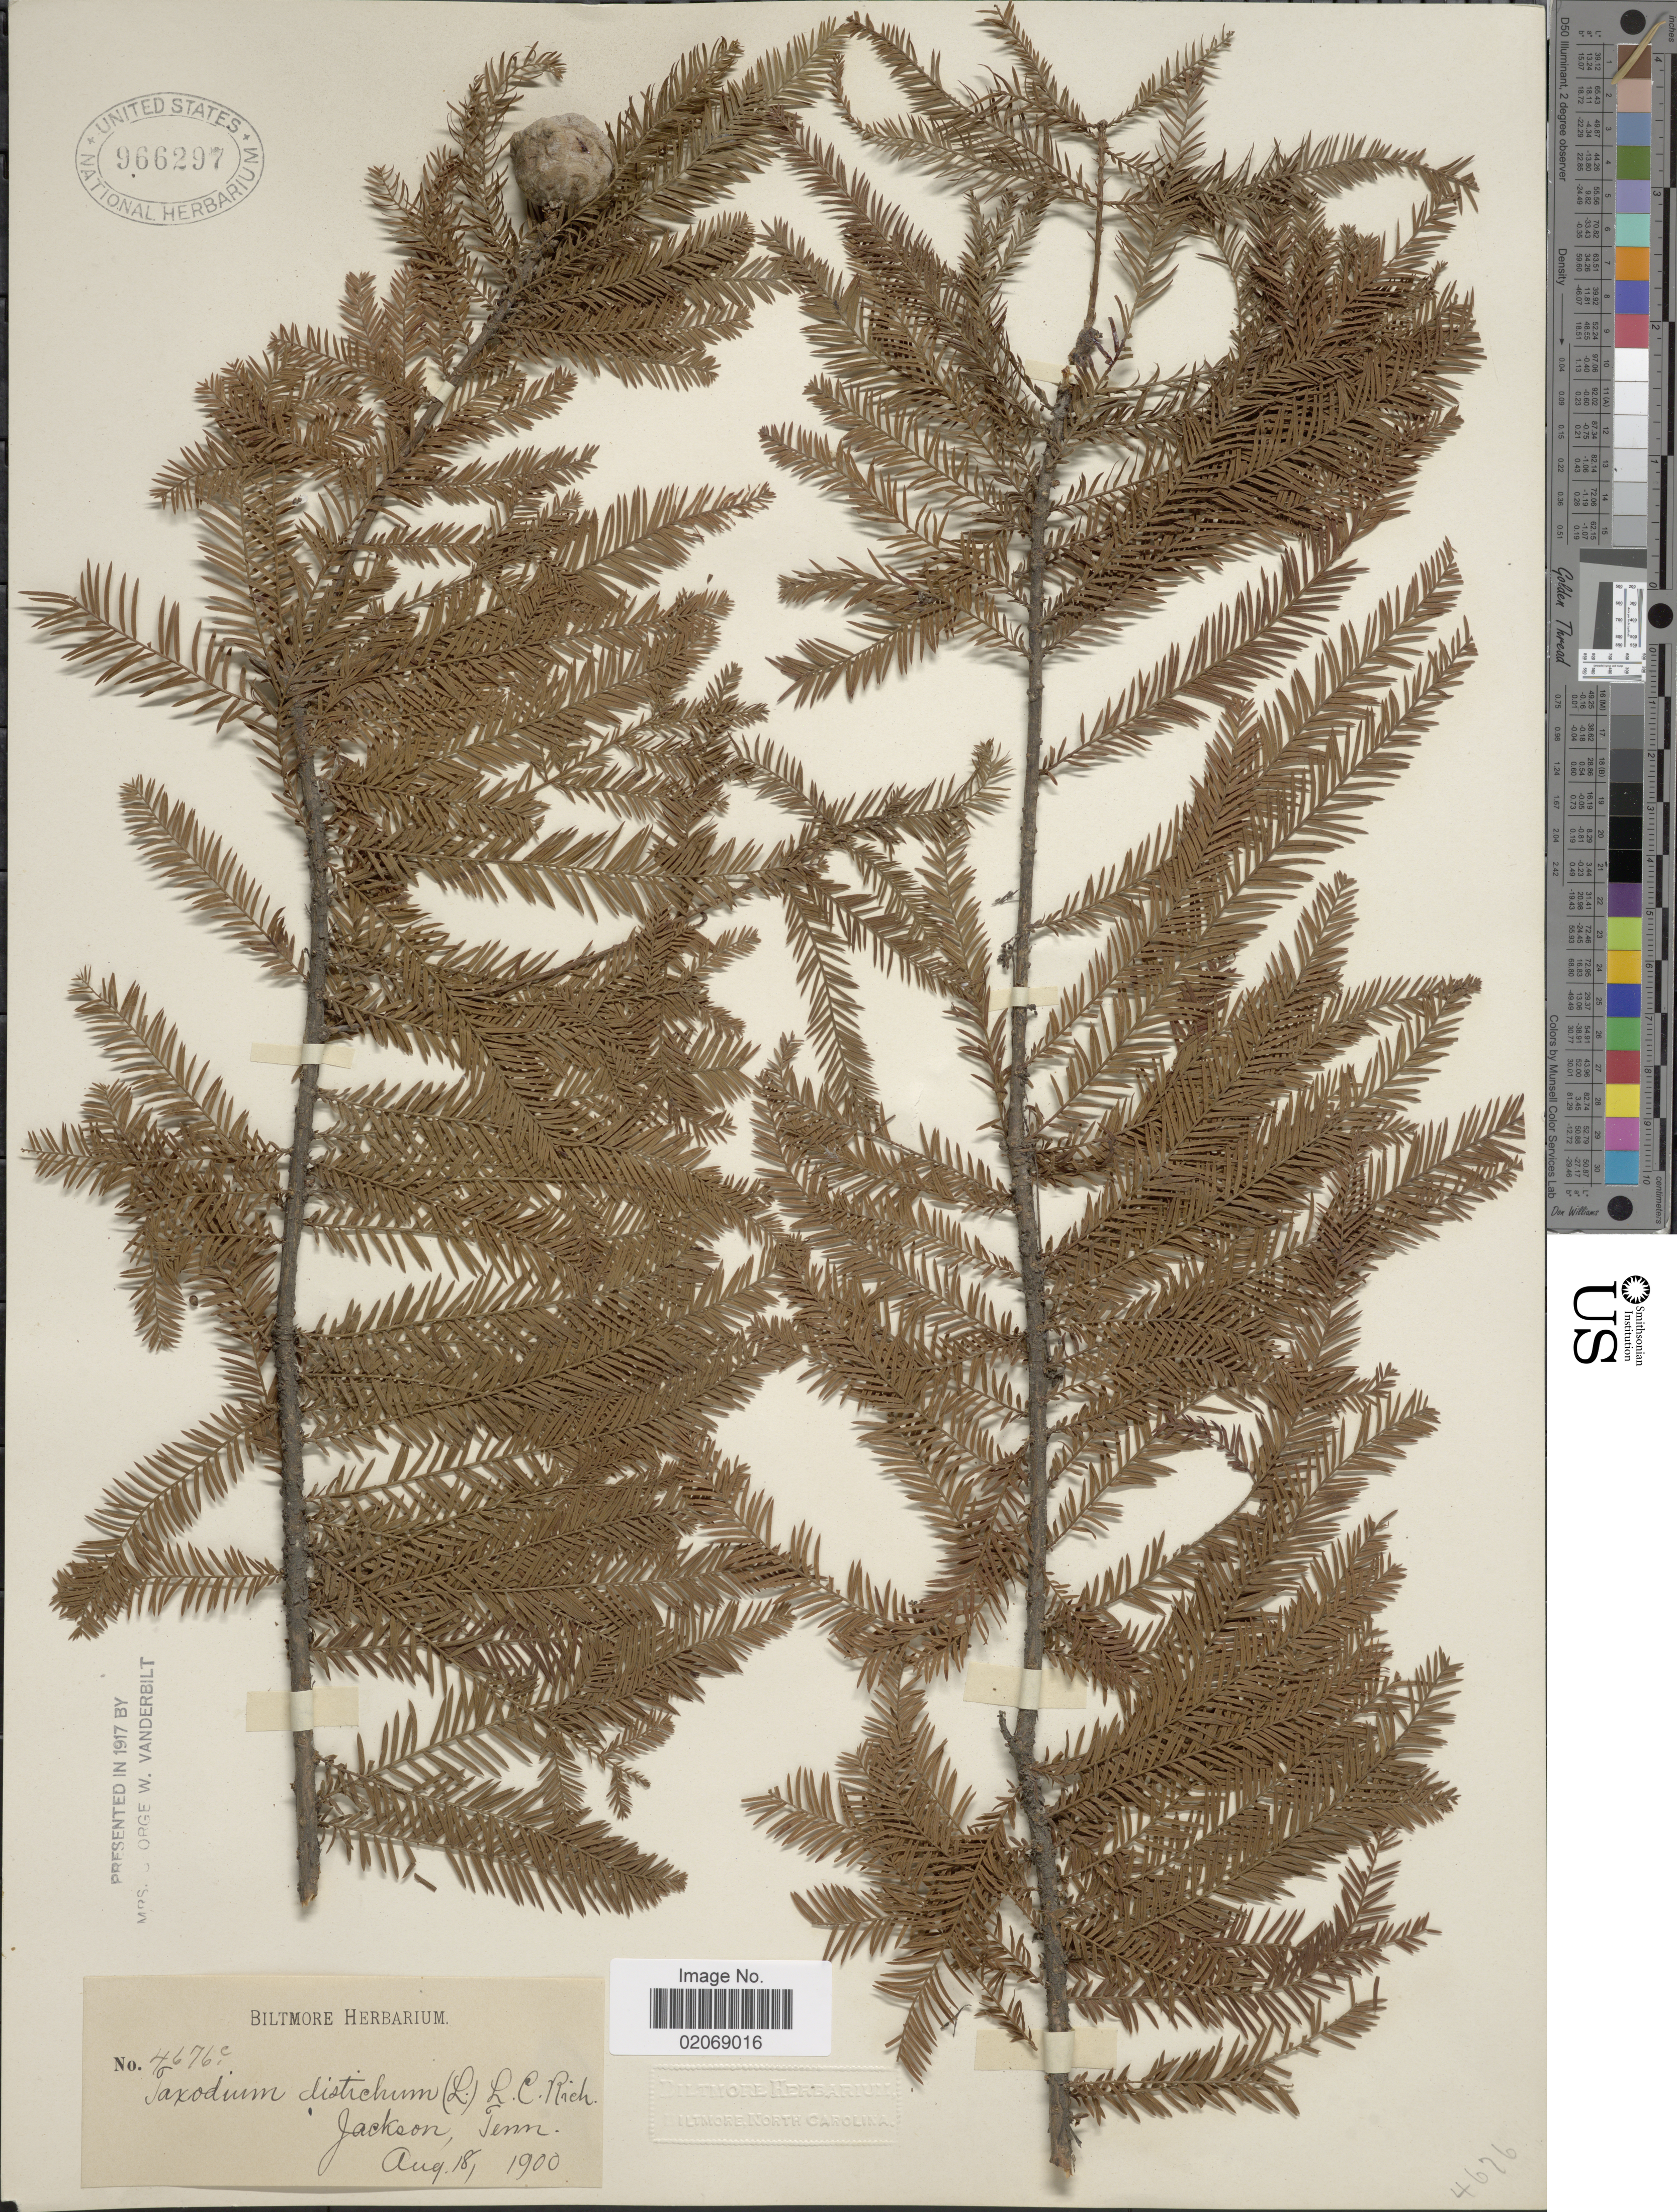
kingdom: Plantae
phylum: Tracheophyta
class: Pinopsida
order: Pinales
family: Cupressaceae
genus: Taxodium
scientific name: Taxodium distichum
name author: (L.) Rich.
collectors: ex herb. Biltmore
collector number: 4676c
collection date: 1900-08-18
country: United States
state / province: Tennessee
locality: Jackson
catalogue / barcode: US 966297